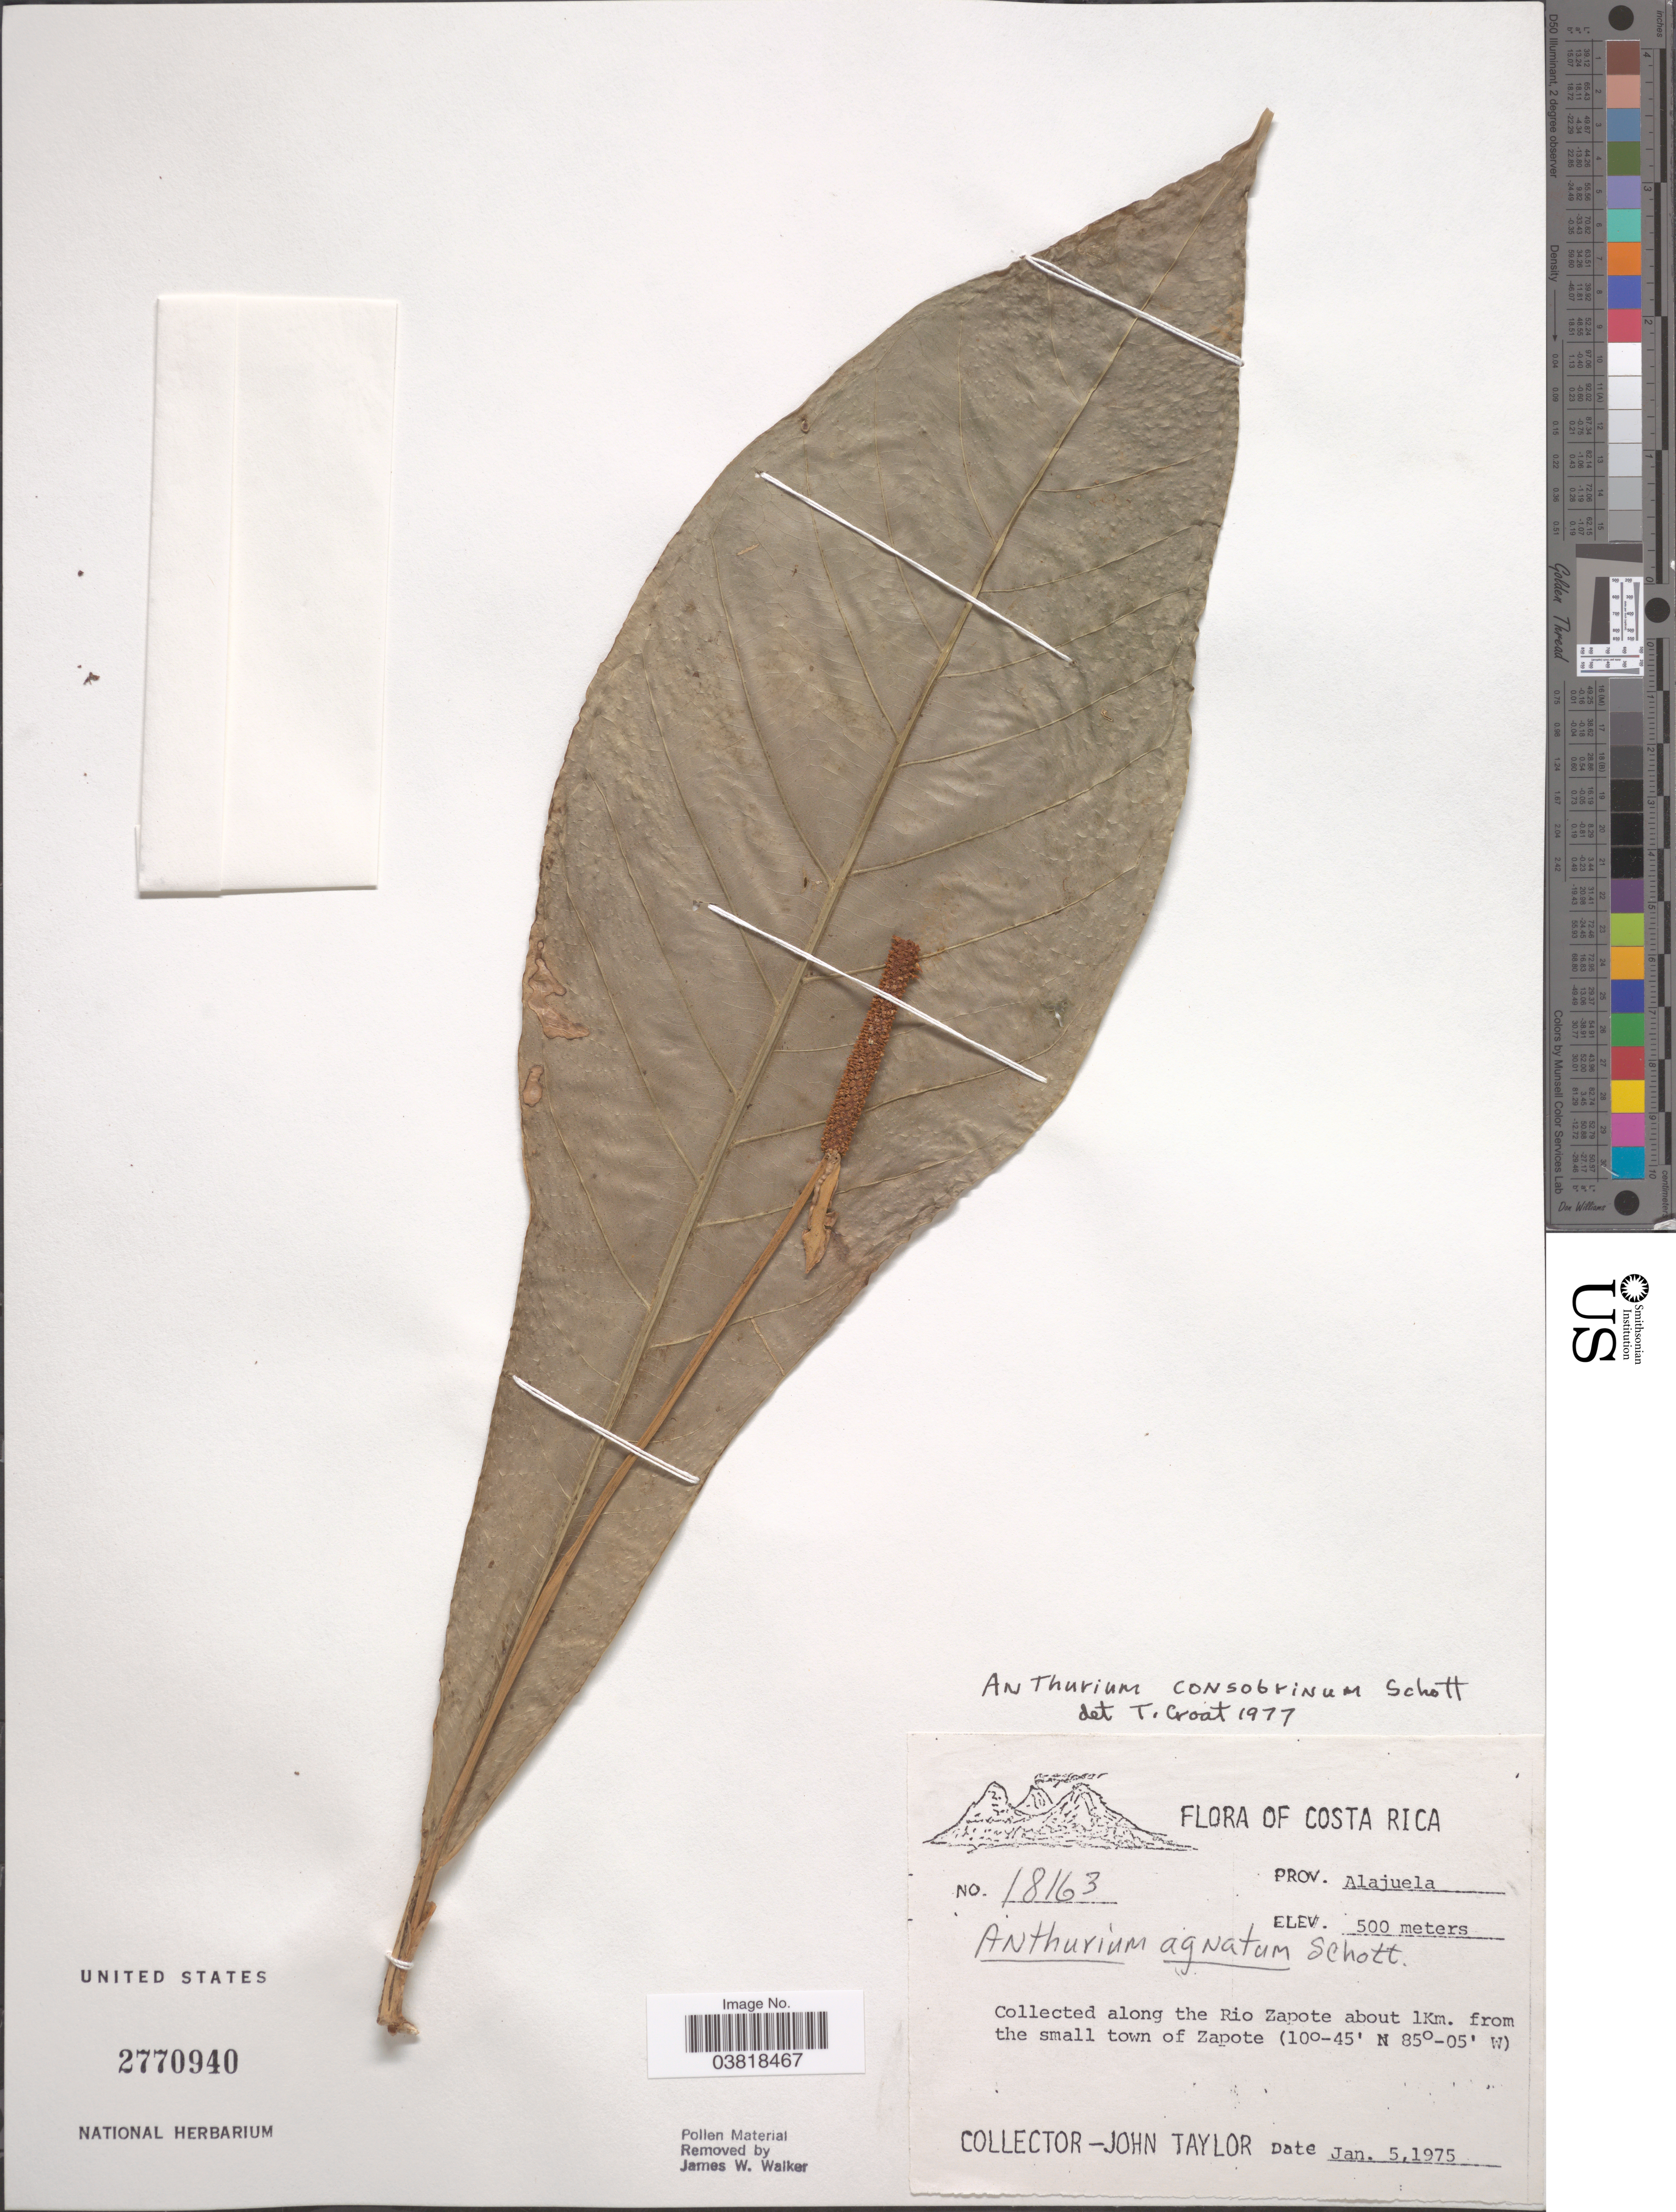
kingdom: Plantae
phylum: Tracheophyta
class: Liliopsida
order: Alismatales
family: Araceae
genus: Anthurium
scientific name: Anthurium consobrinum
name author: Schott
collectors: J. Taylor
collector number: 18163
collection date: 1975-01-05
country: Costa Rica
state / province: Alajuela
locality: Along the Rio Zapote about 1Km. from the small town of Zapote.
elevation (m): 500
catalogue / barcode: US 2770940